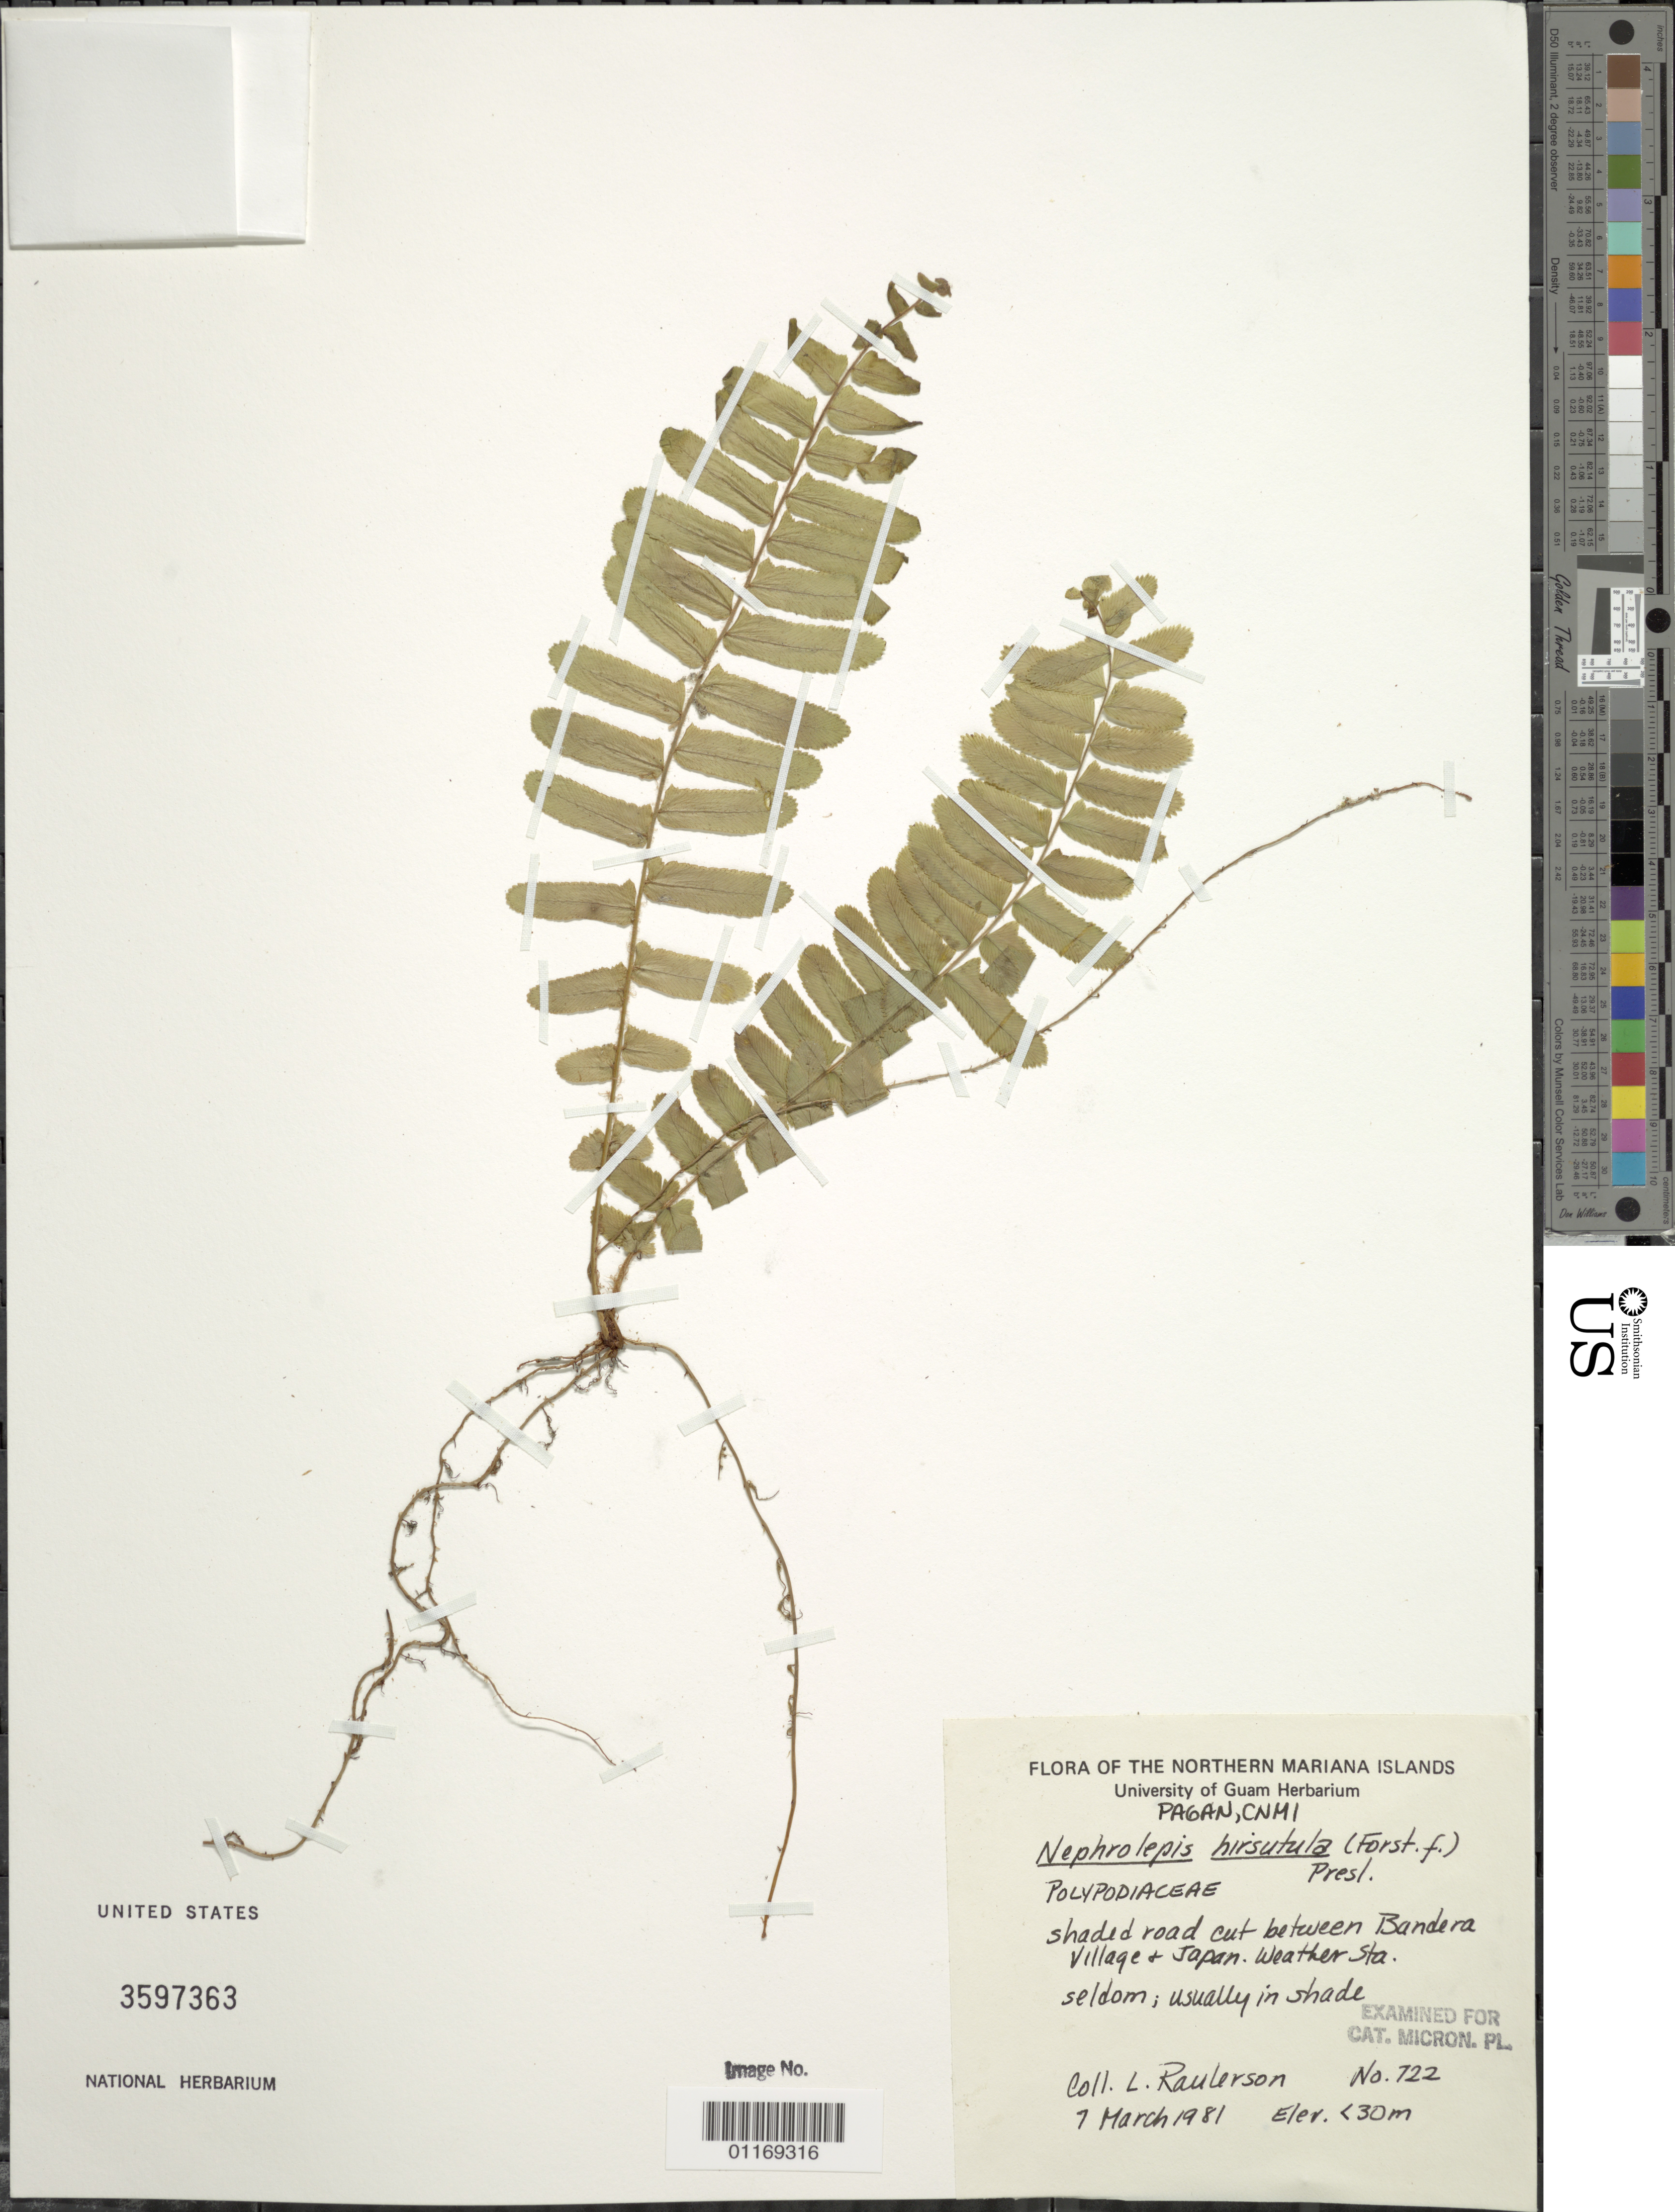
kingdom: Plantae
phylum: Tracheophyta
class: Polypodiopsida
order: Polypodiales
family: Nephrolepidaceae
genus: Nephrolepis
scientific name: Nephrolepis hirsutula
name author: (G. Forst.) C. Presl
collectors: L. Raulerson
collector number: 722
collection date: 1981-03-07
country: Northern Mariana Islands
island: Pagan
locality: Shaded road cut between Bandera village + Japan weather station.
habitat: usually in shade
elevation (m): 30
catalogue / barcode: US 3597363